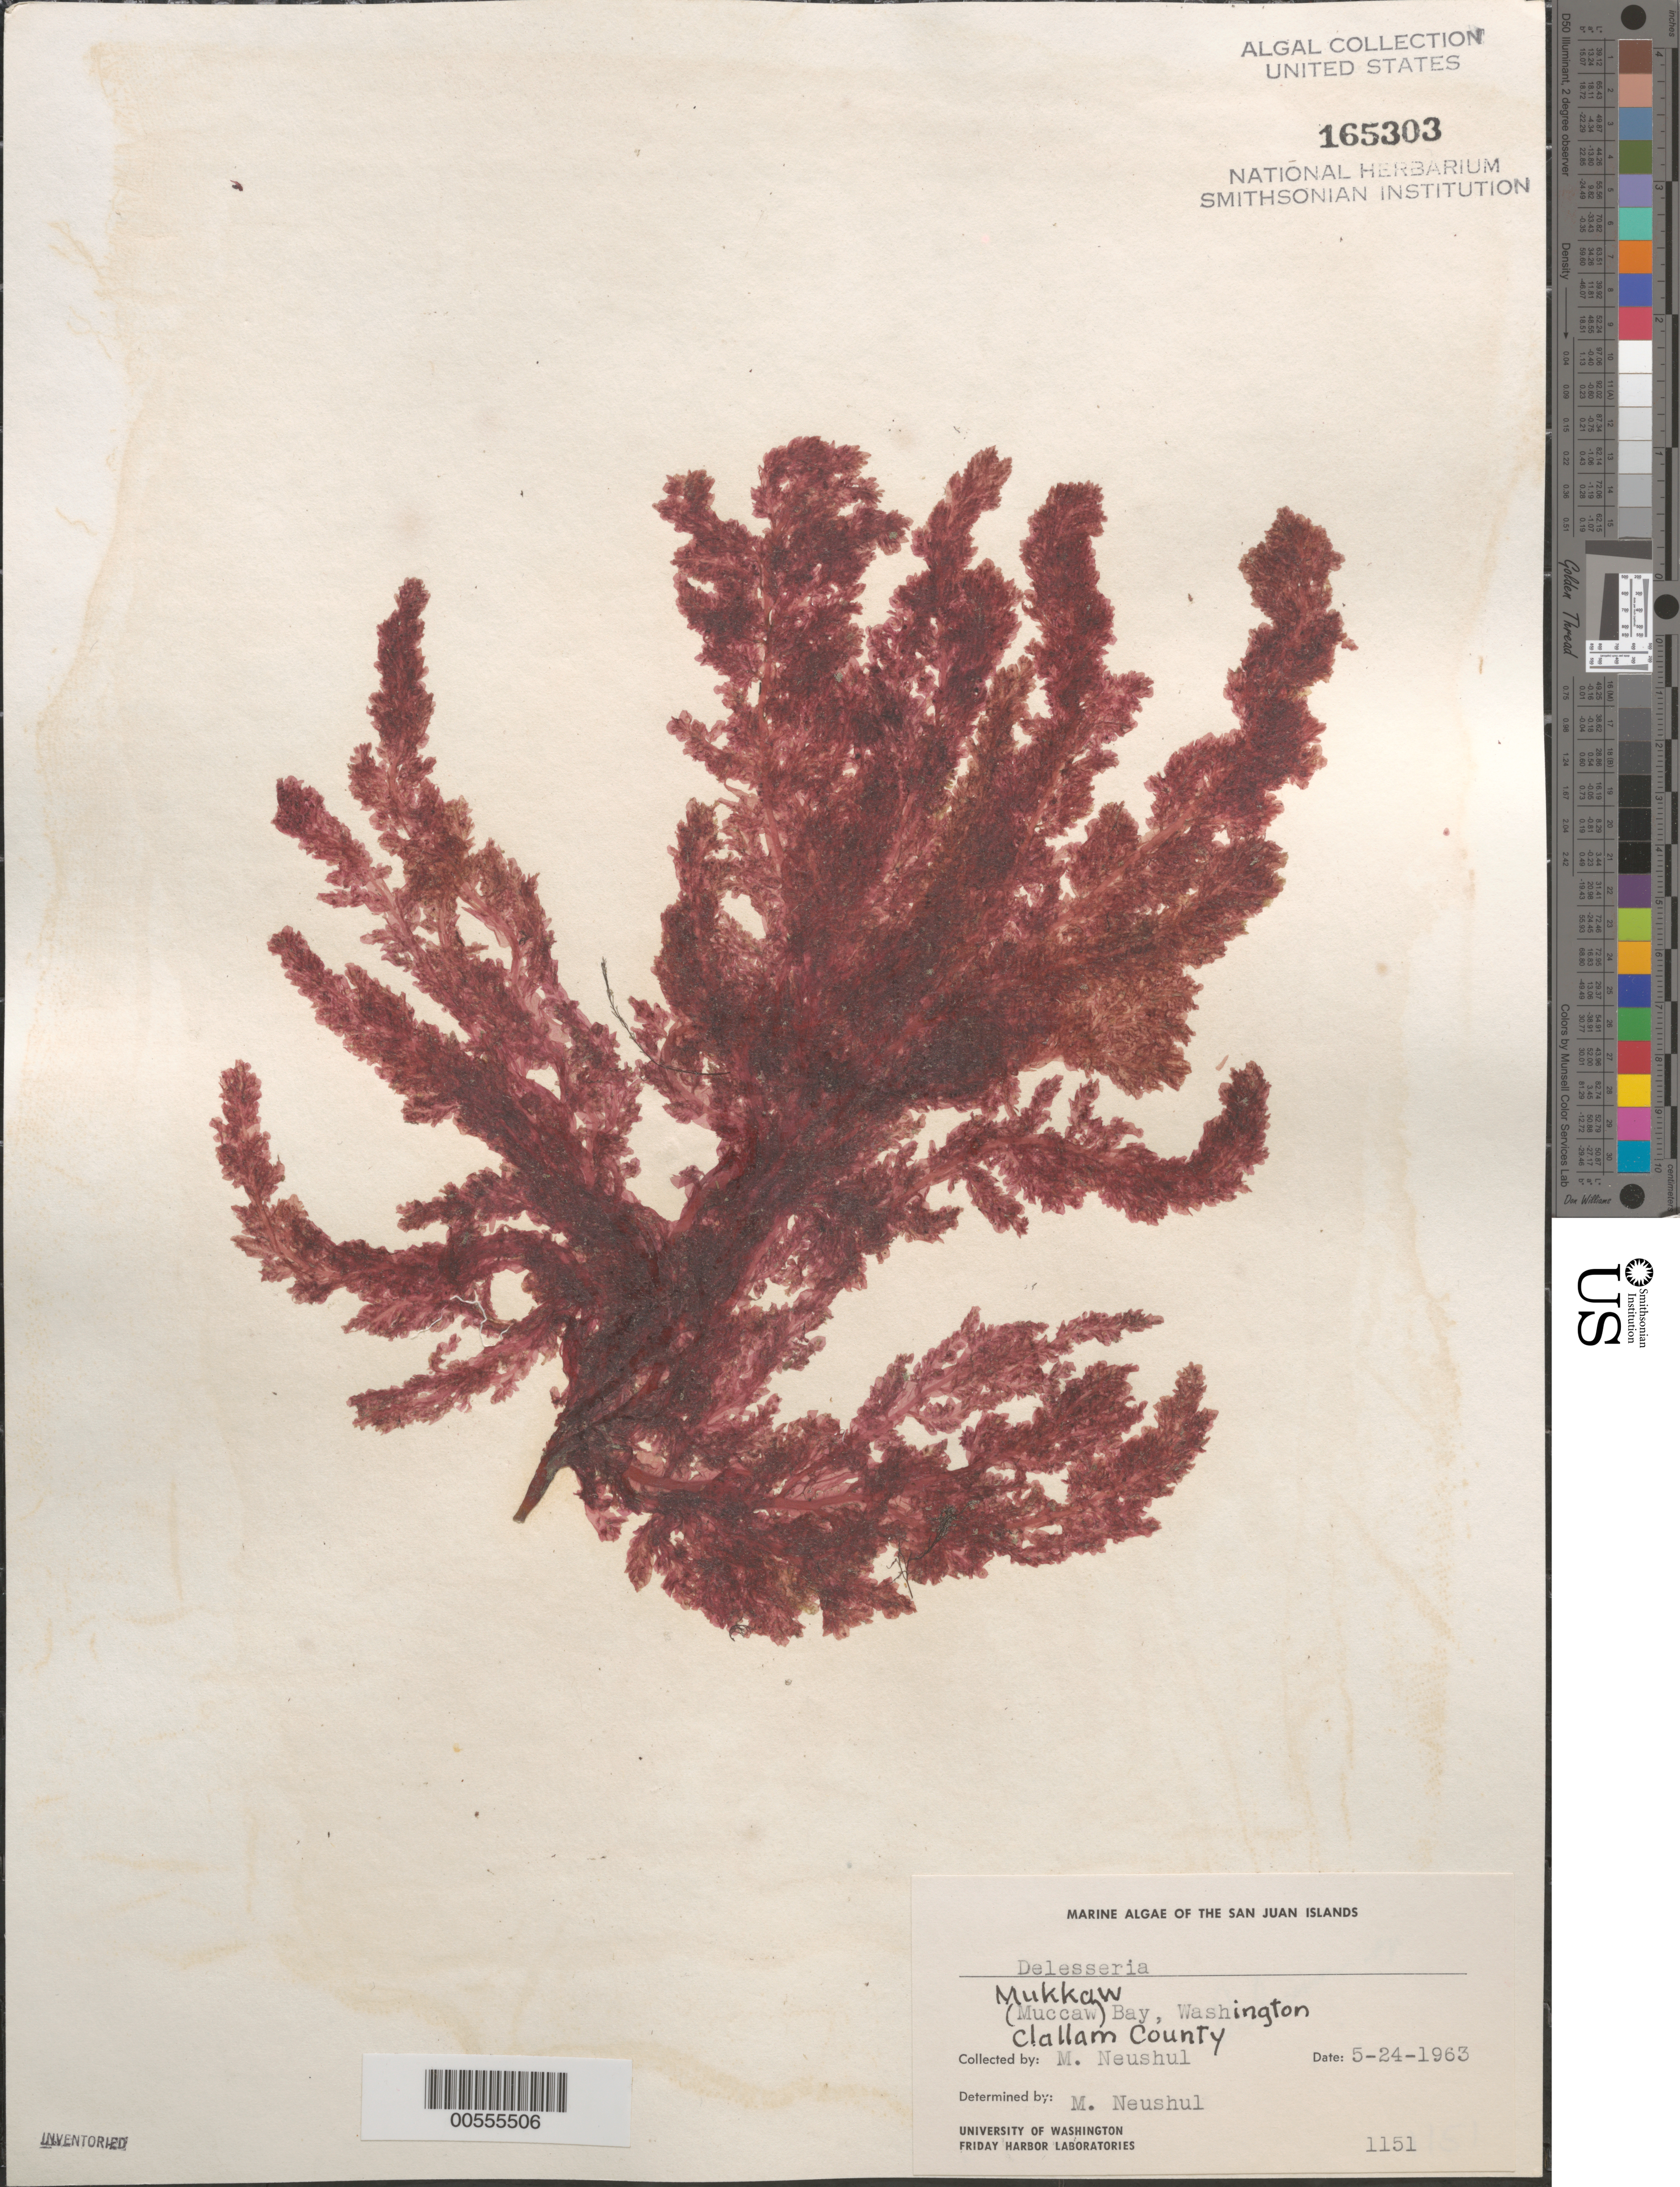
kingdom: Plantae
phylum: Rhodophyta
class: Florideophyceae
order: Ceramiales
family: Delesseriaceae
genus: Delesseria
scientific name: Delesseria sp.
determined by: Neushul, M.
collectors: M. Neushul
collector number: Neushul 1151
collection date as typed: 24 May 1963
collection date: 1963-05-24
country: United States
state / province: Washington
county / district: Clallam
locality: Mukkaw Bay (Muccaw Bay)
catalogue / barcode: US 165303